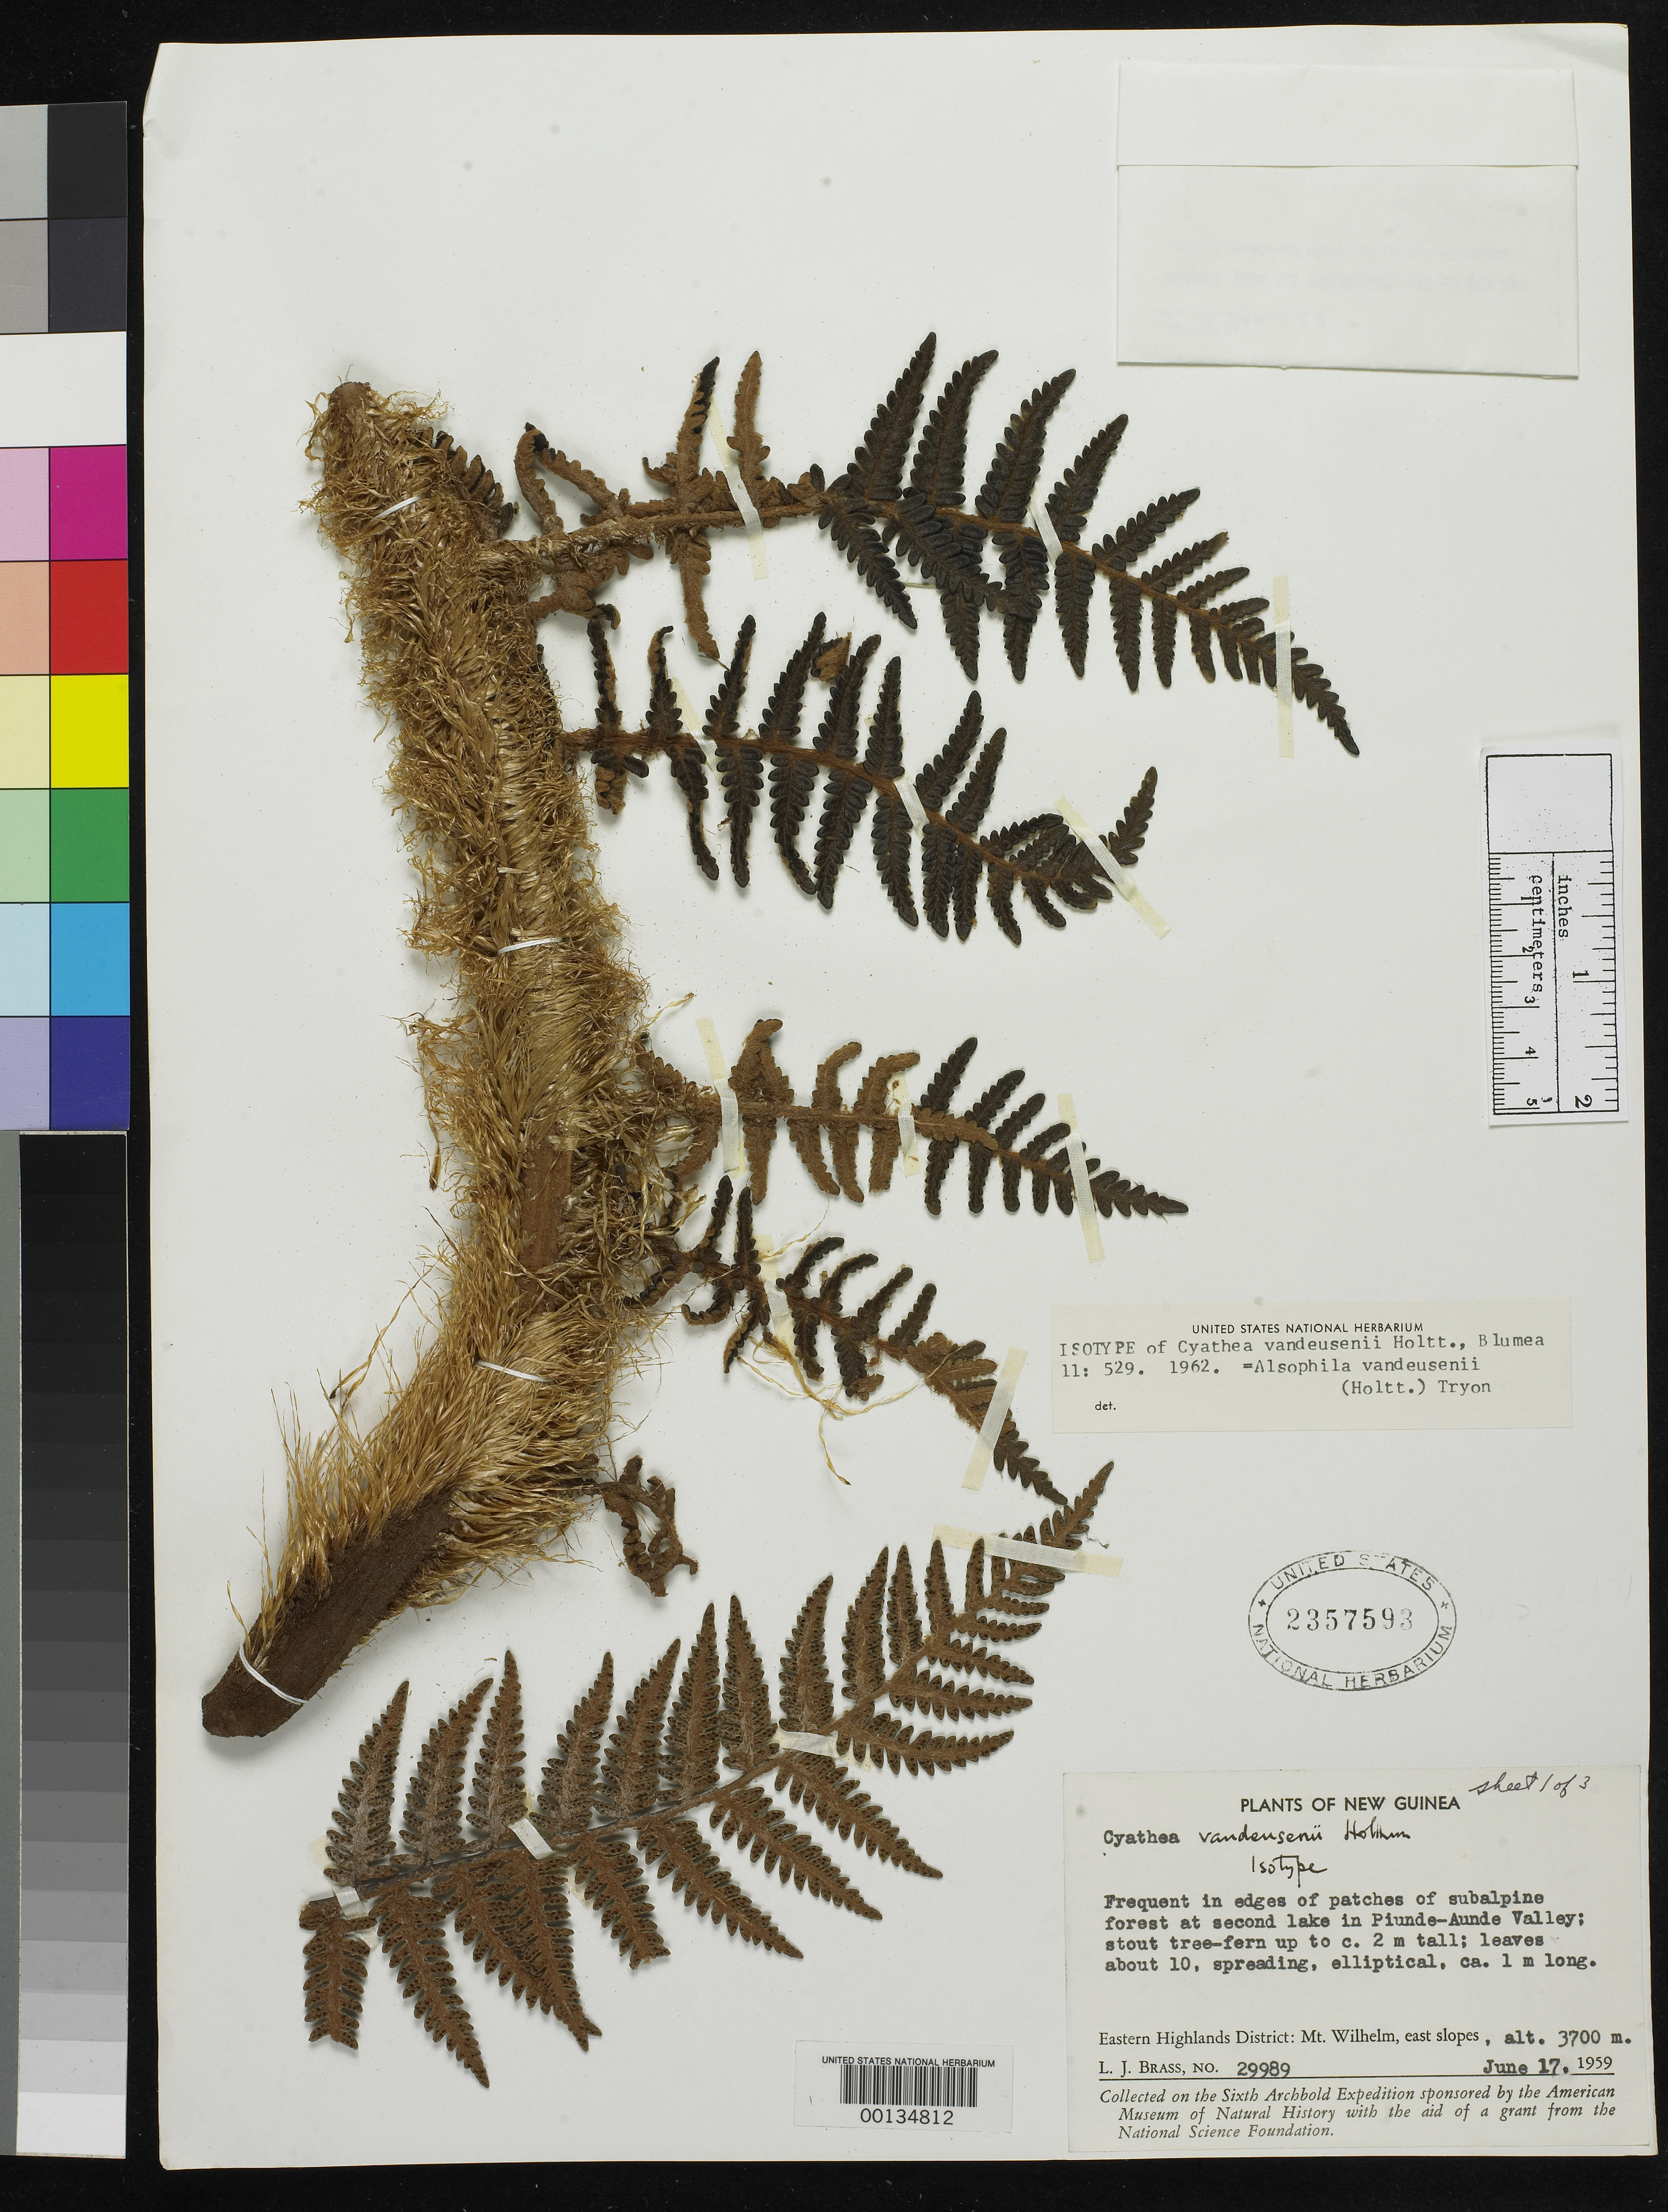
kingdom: Plantae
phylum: Tracheophyta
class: Polypodiopsida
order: Cyatheales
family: Cyatheaceae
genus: Cyathea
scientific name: Cyathea vandeusenii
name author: Holttum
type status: Isotype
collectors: L. J. Brass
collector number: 29989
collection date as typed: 17 Jun 1959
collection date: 1959-06-17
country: Papua New Guinea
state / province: Eastern Highlands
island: New Guinea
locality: Mt. Wilhelm, E slopes.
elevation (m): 3700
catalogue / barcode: US 2357593